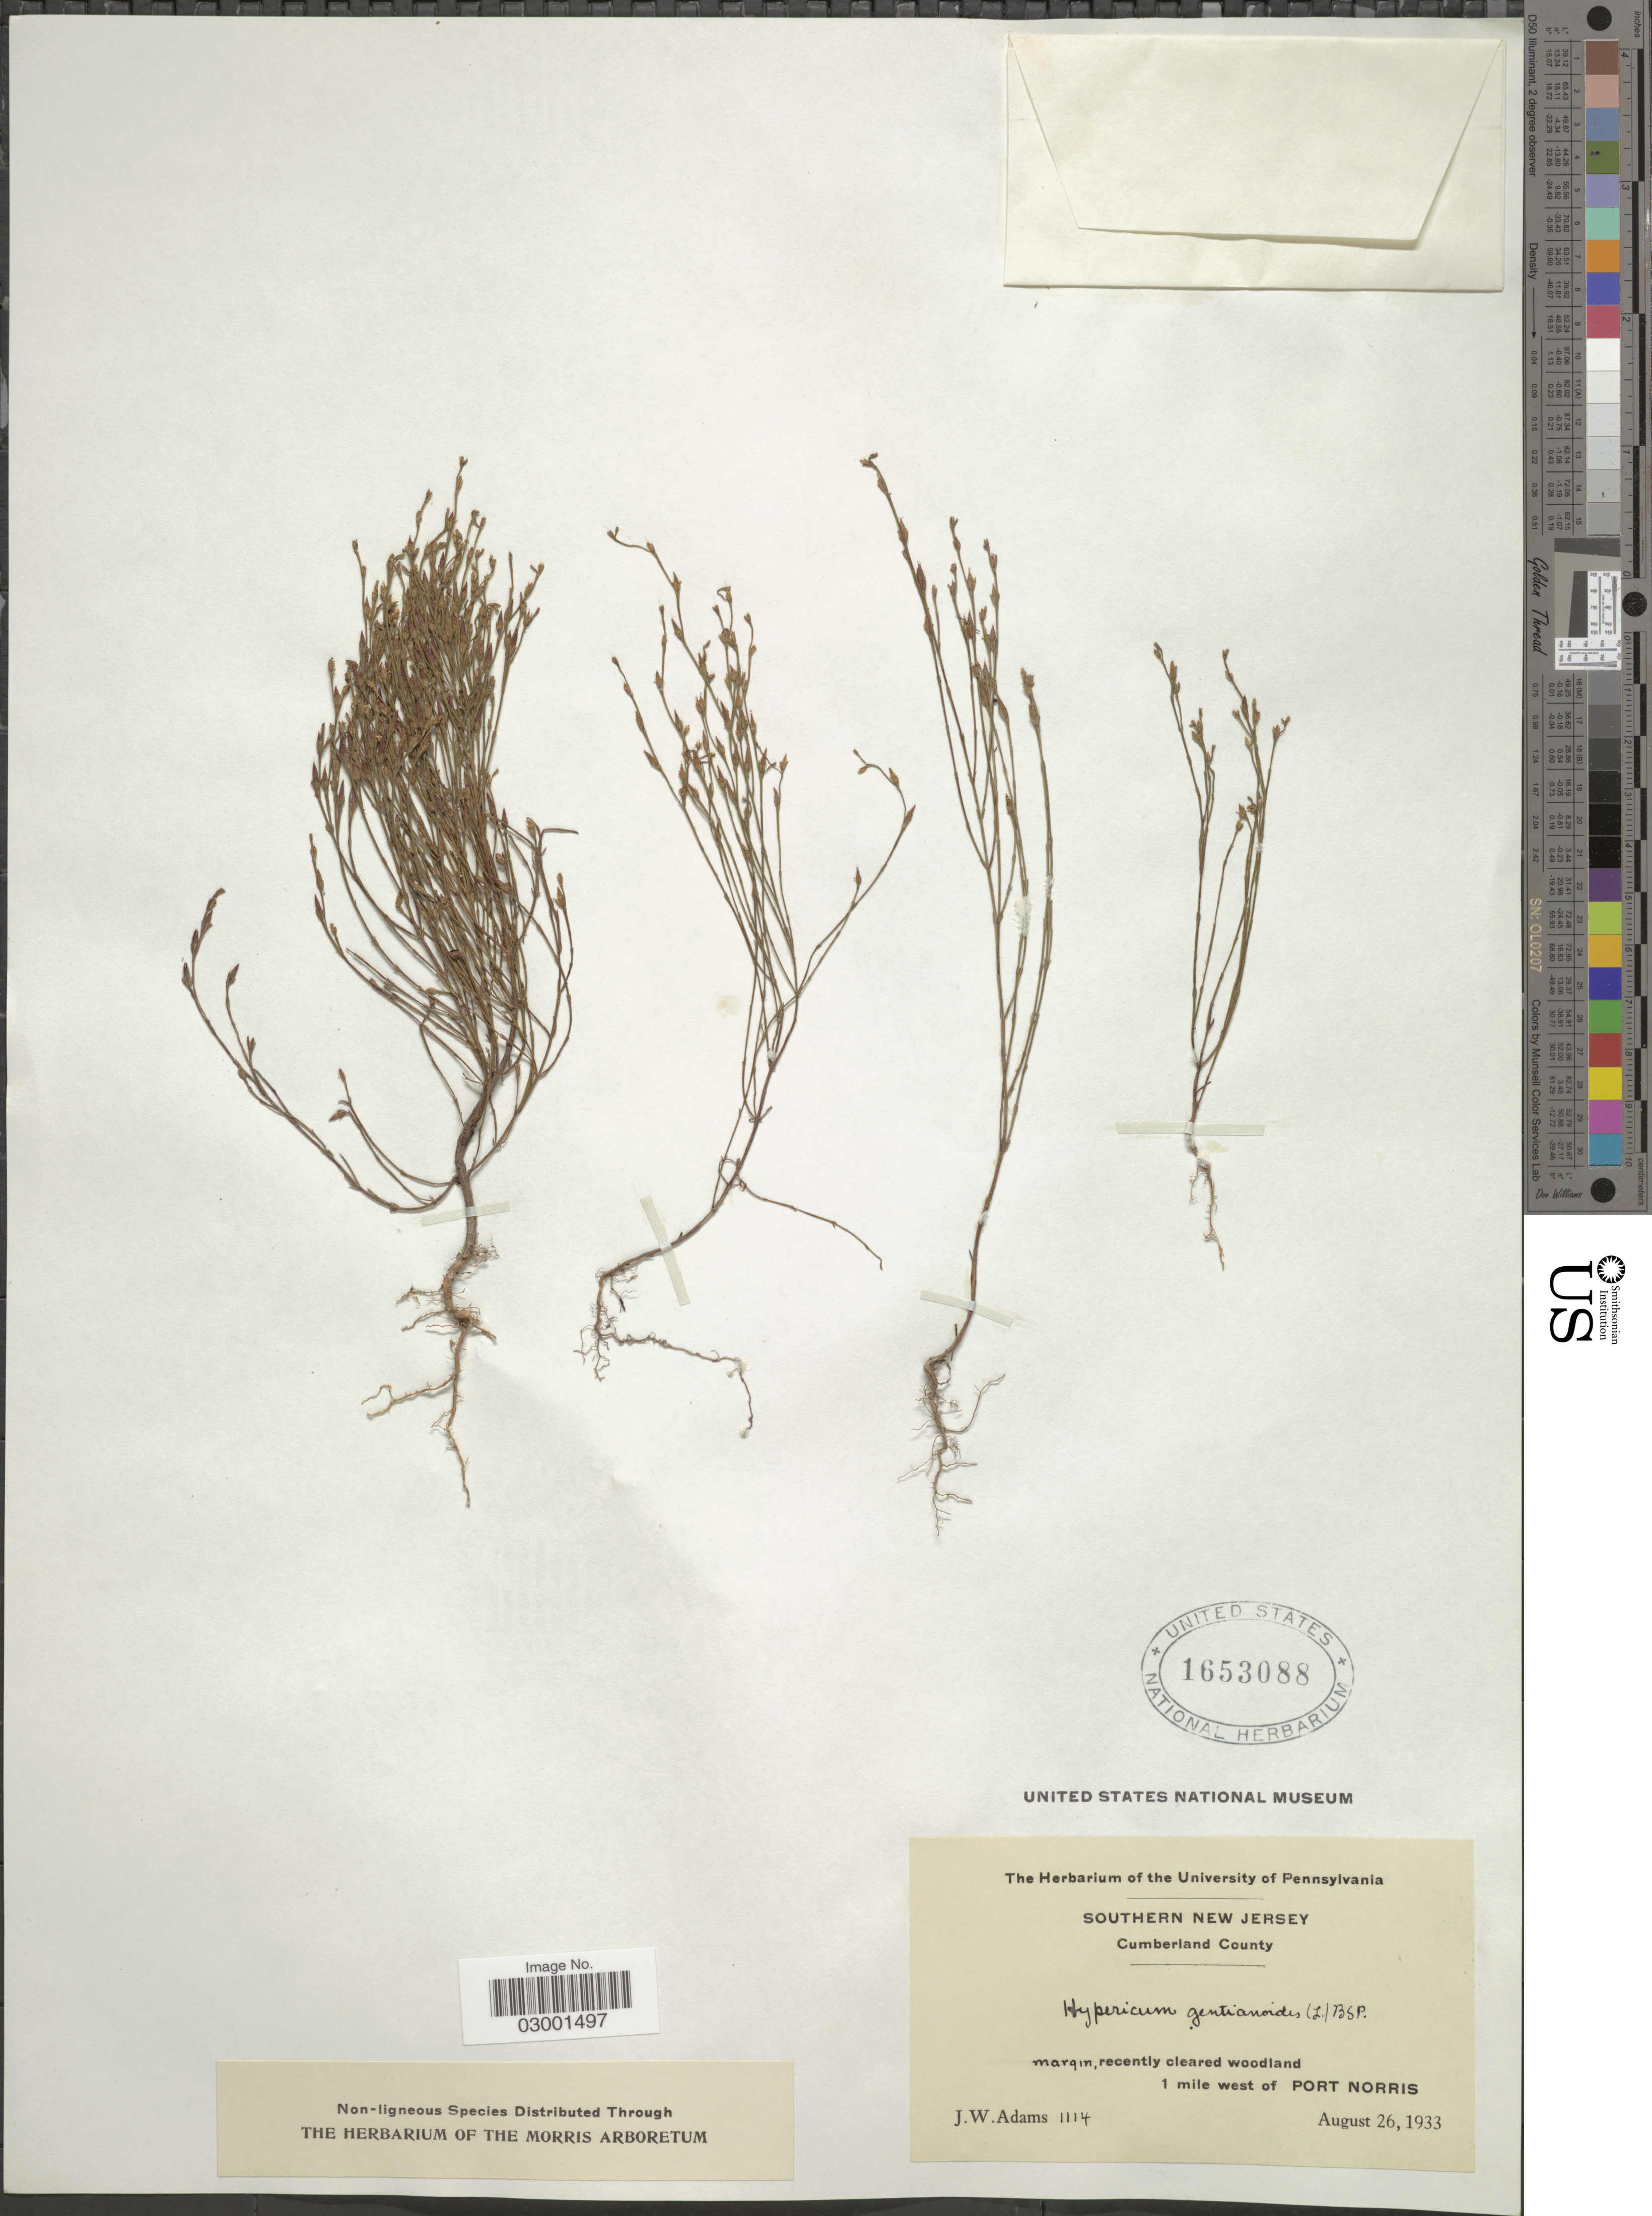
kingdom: Plantae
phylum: Tracheophyta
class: Magnoliopsida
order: Malpighiales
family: Hypericaceae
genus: Hypericum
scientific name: Hypericum gentianoides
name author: (L.) Britton, Stearns & Poggenb.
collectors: J. Adams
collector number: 1114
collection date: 1933-08-26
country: United States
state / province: New Jersey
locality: Southern New Jersey, Cumberland County, 1 mile west of Port Norris.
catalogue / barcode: US 1653088